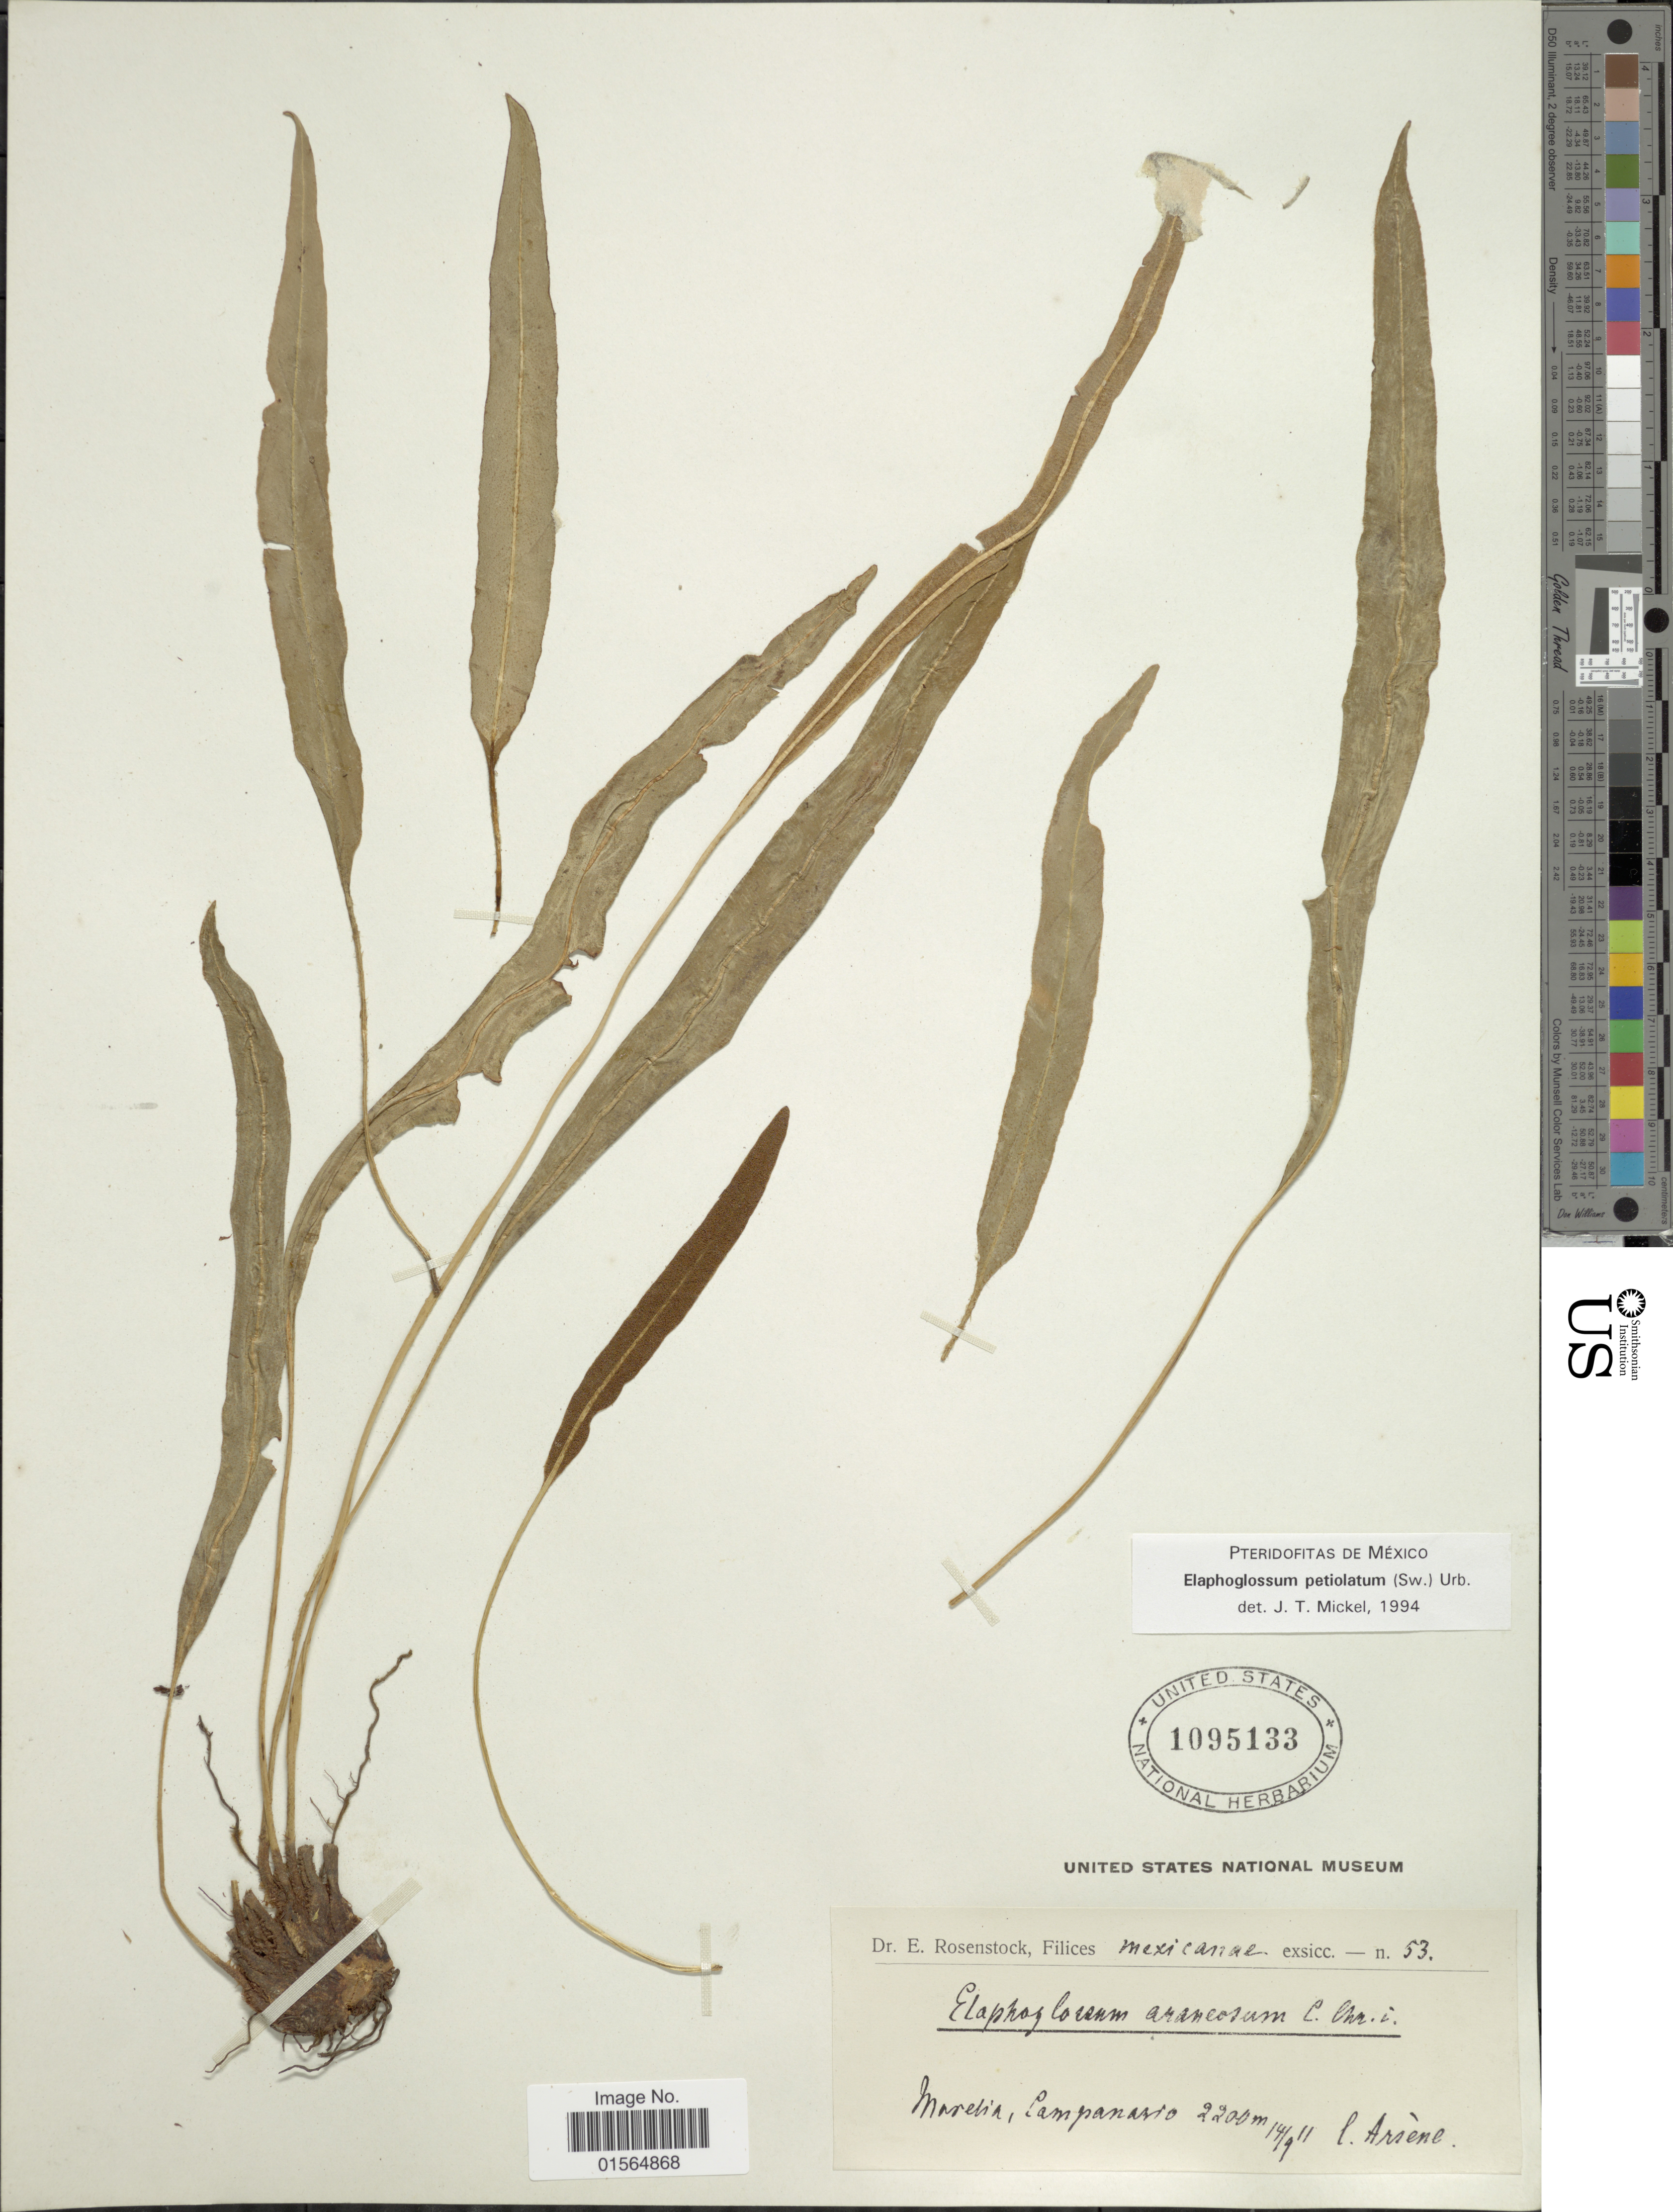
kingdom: Plantae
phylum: Tracheophyta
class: Polypodiopsida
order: Polypodiales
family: Dryopteridaceae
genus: Elaphoglossum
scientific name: Elaphoglossum petiolatum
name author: (Sw.) Urb.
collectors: -- Arsène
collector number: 53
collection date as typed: Transcribed d/m/y: 14/9/11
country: Mexico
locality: Morelia, Campanario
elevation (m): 2200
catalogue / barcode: US 1095133